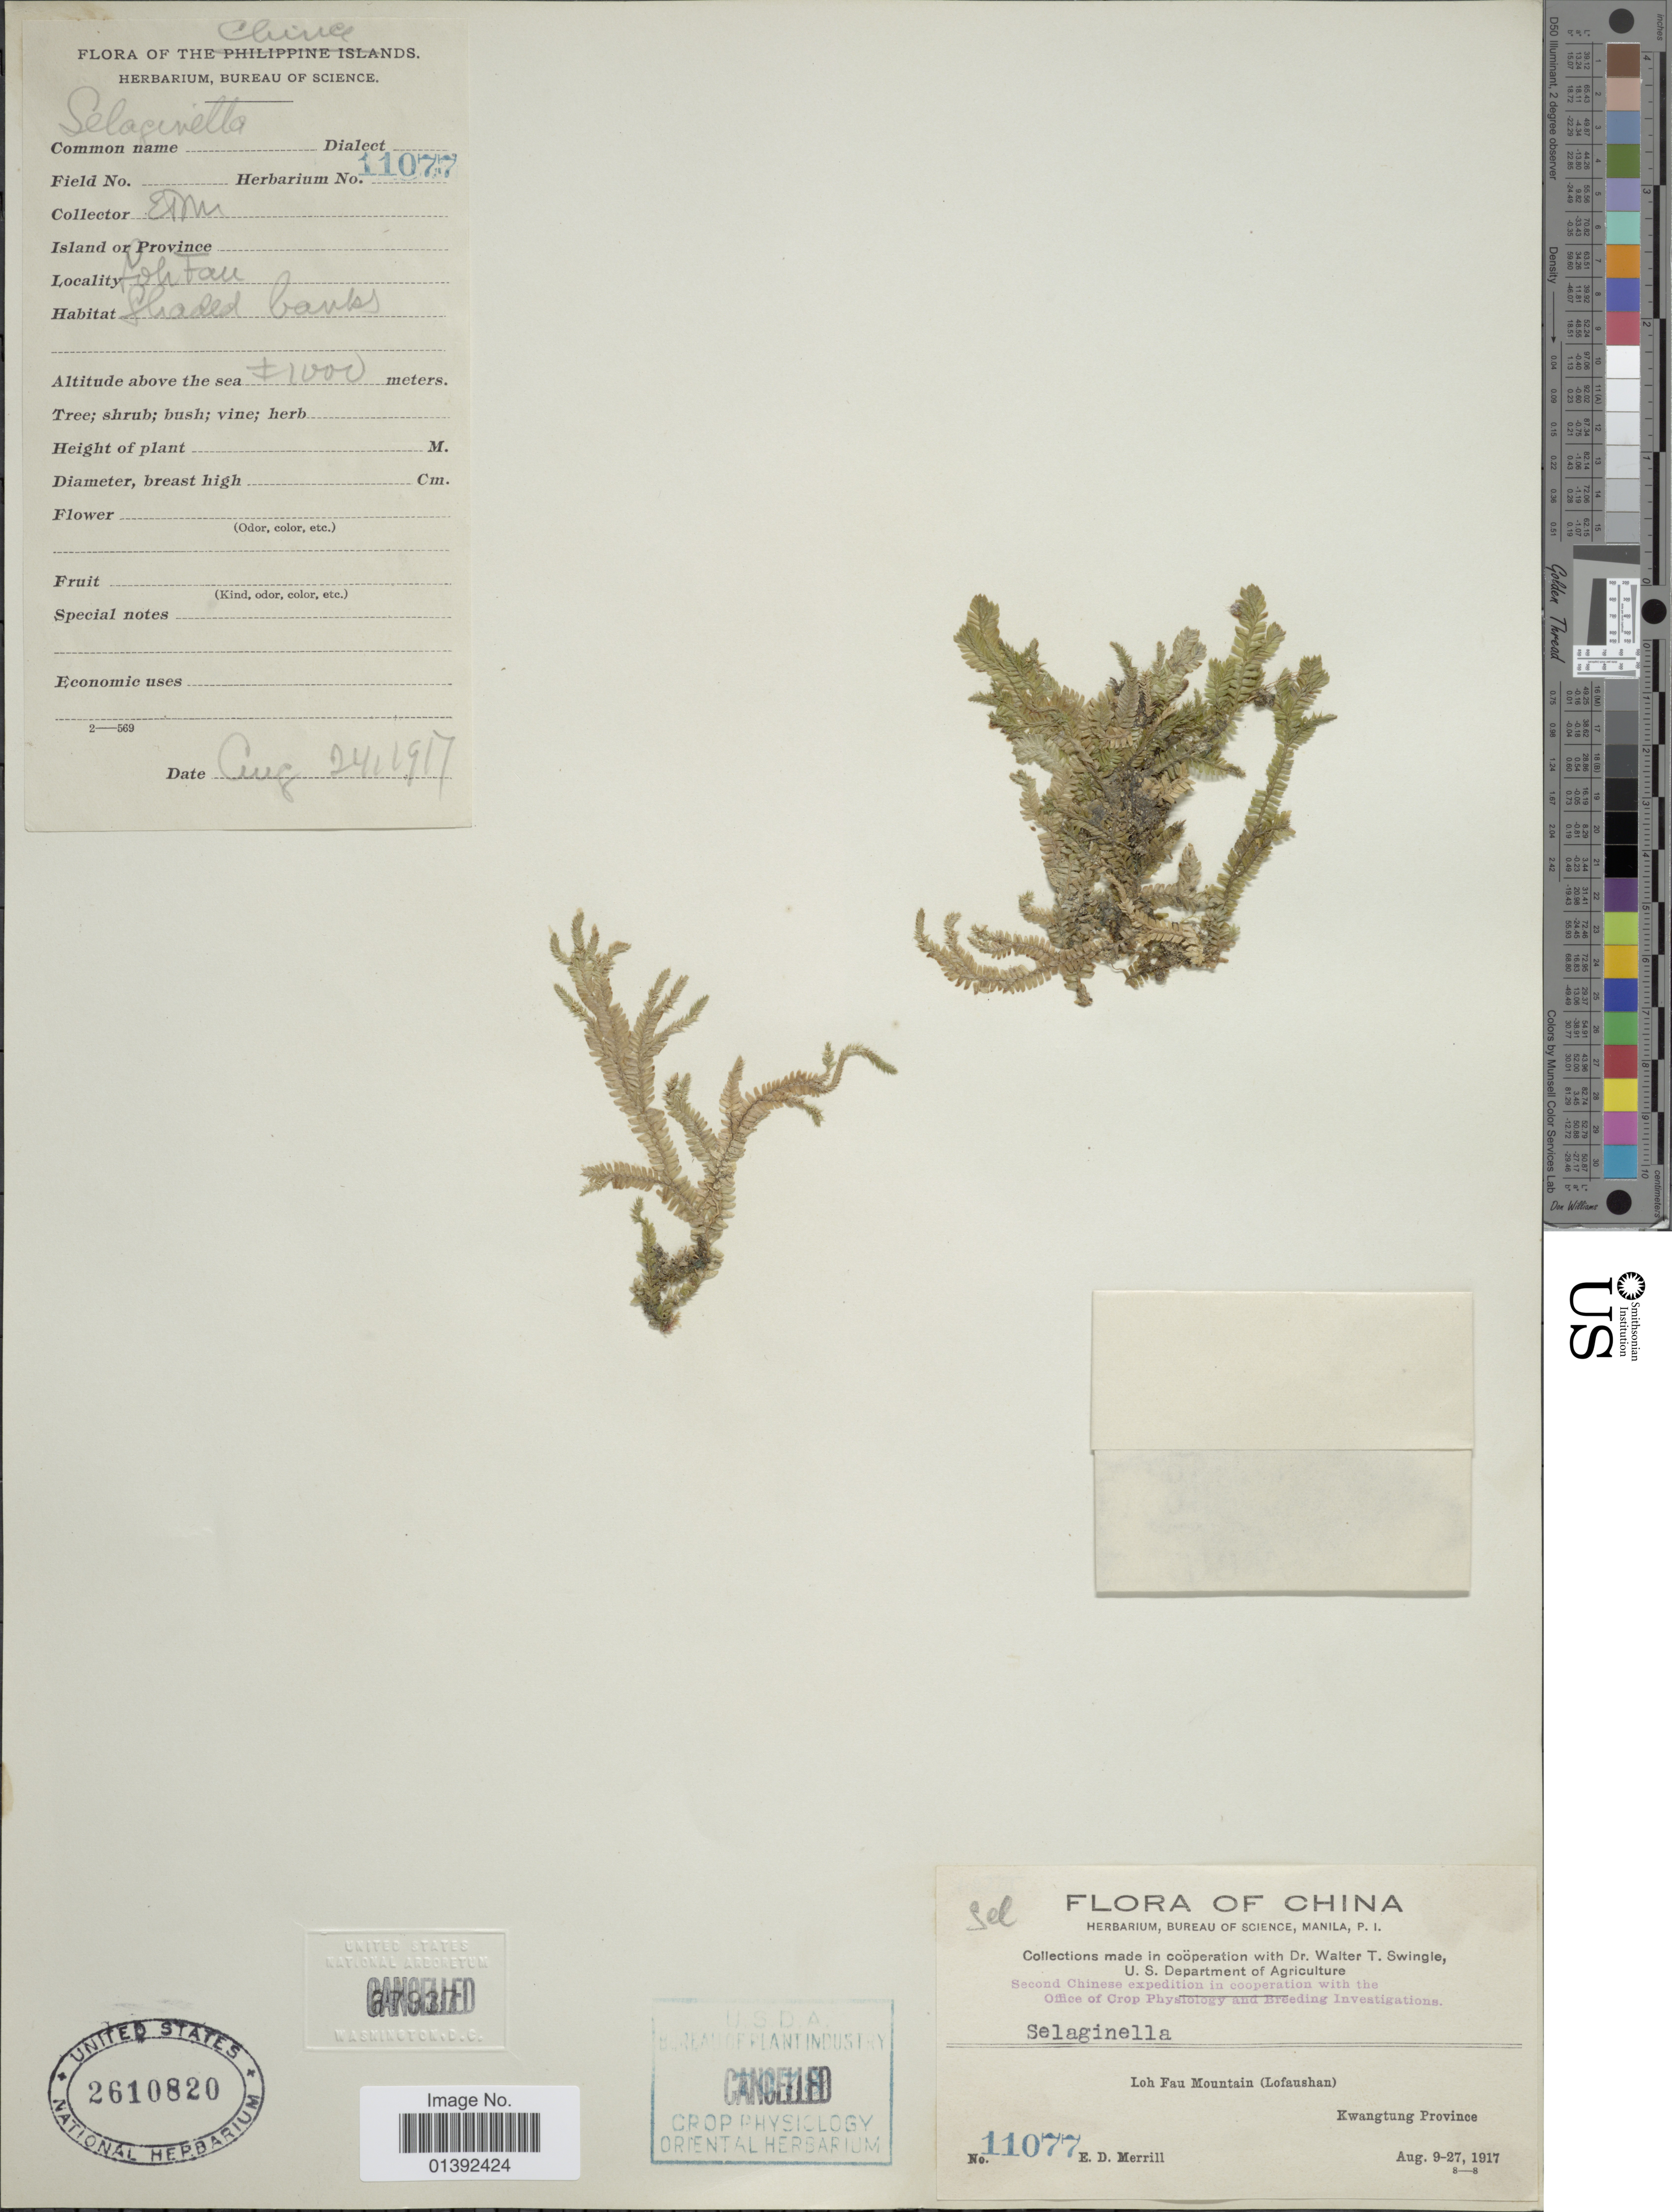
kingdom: Plantae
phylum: Tracheophyta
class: Lycopodiopsida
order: Selaginellales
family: Selaginellaceae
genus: Selaginella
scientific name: Selaginella sp.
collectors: E. D. Merrill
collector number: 11077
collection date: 1917-08-09/1917-08-27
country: China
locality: Loh Fau Mountain (Lofaushan), Kwangtung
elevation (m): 1000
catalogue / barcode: US 2610820